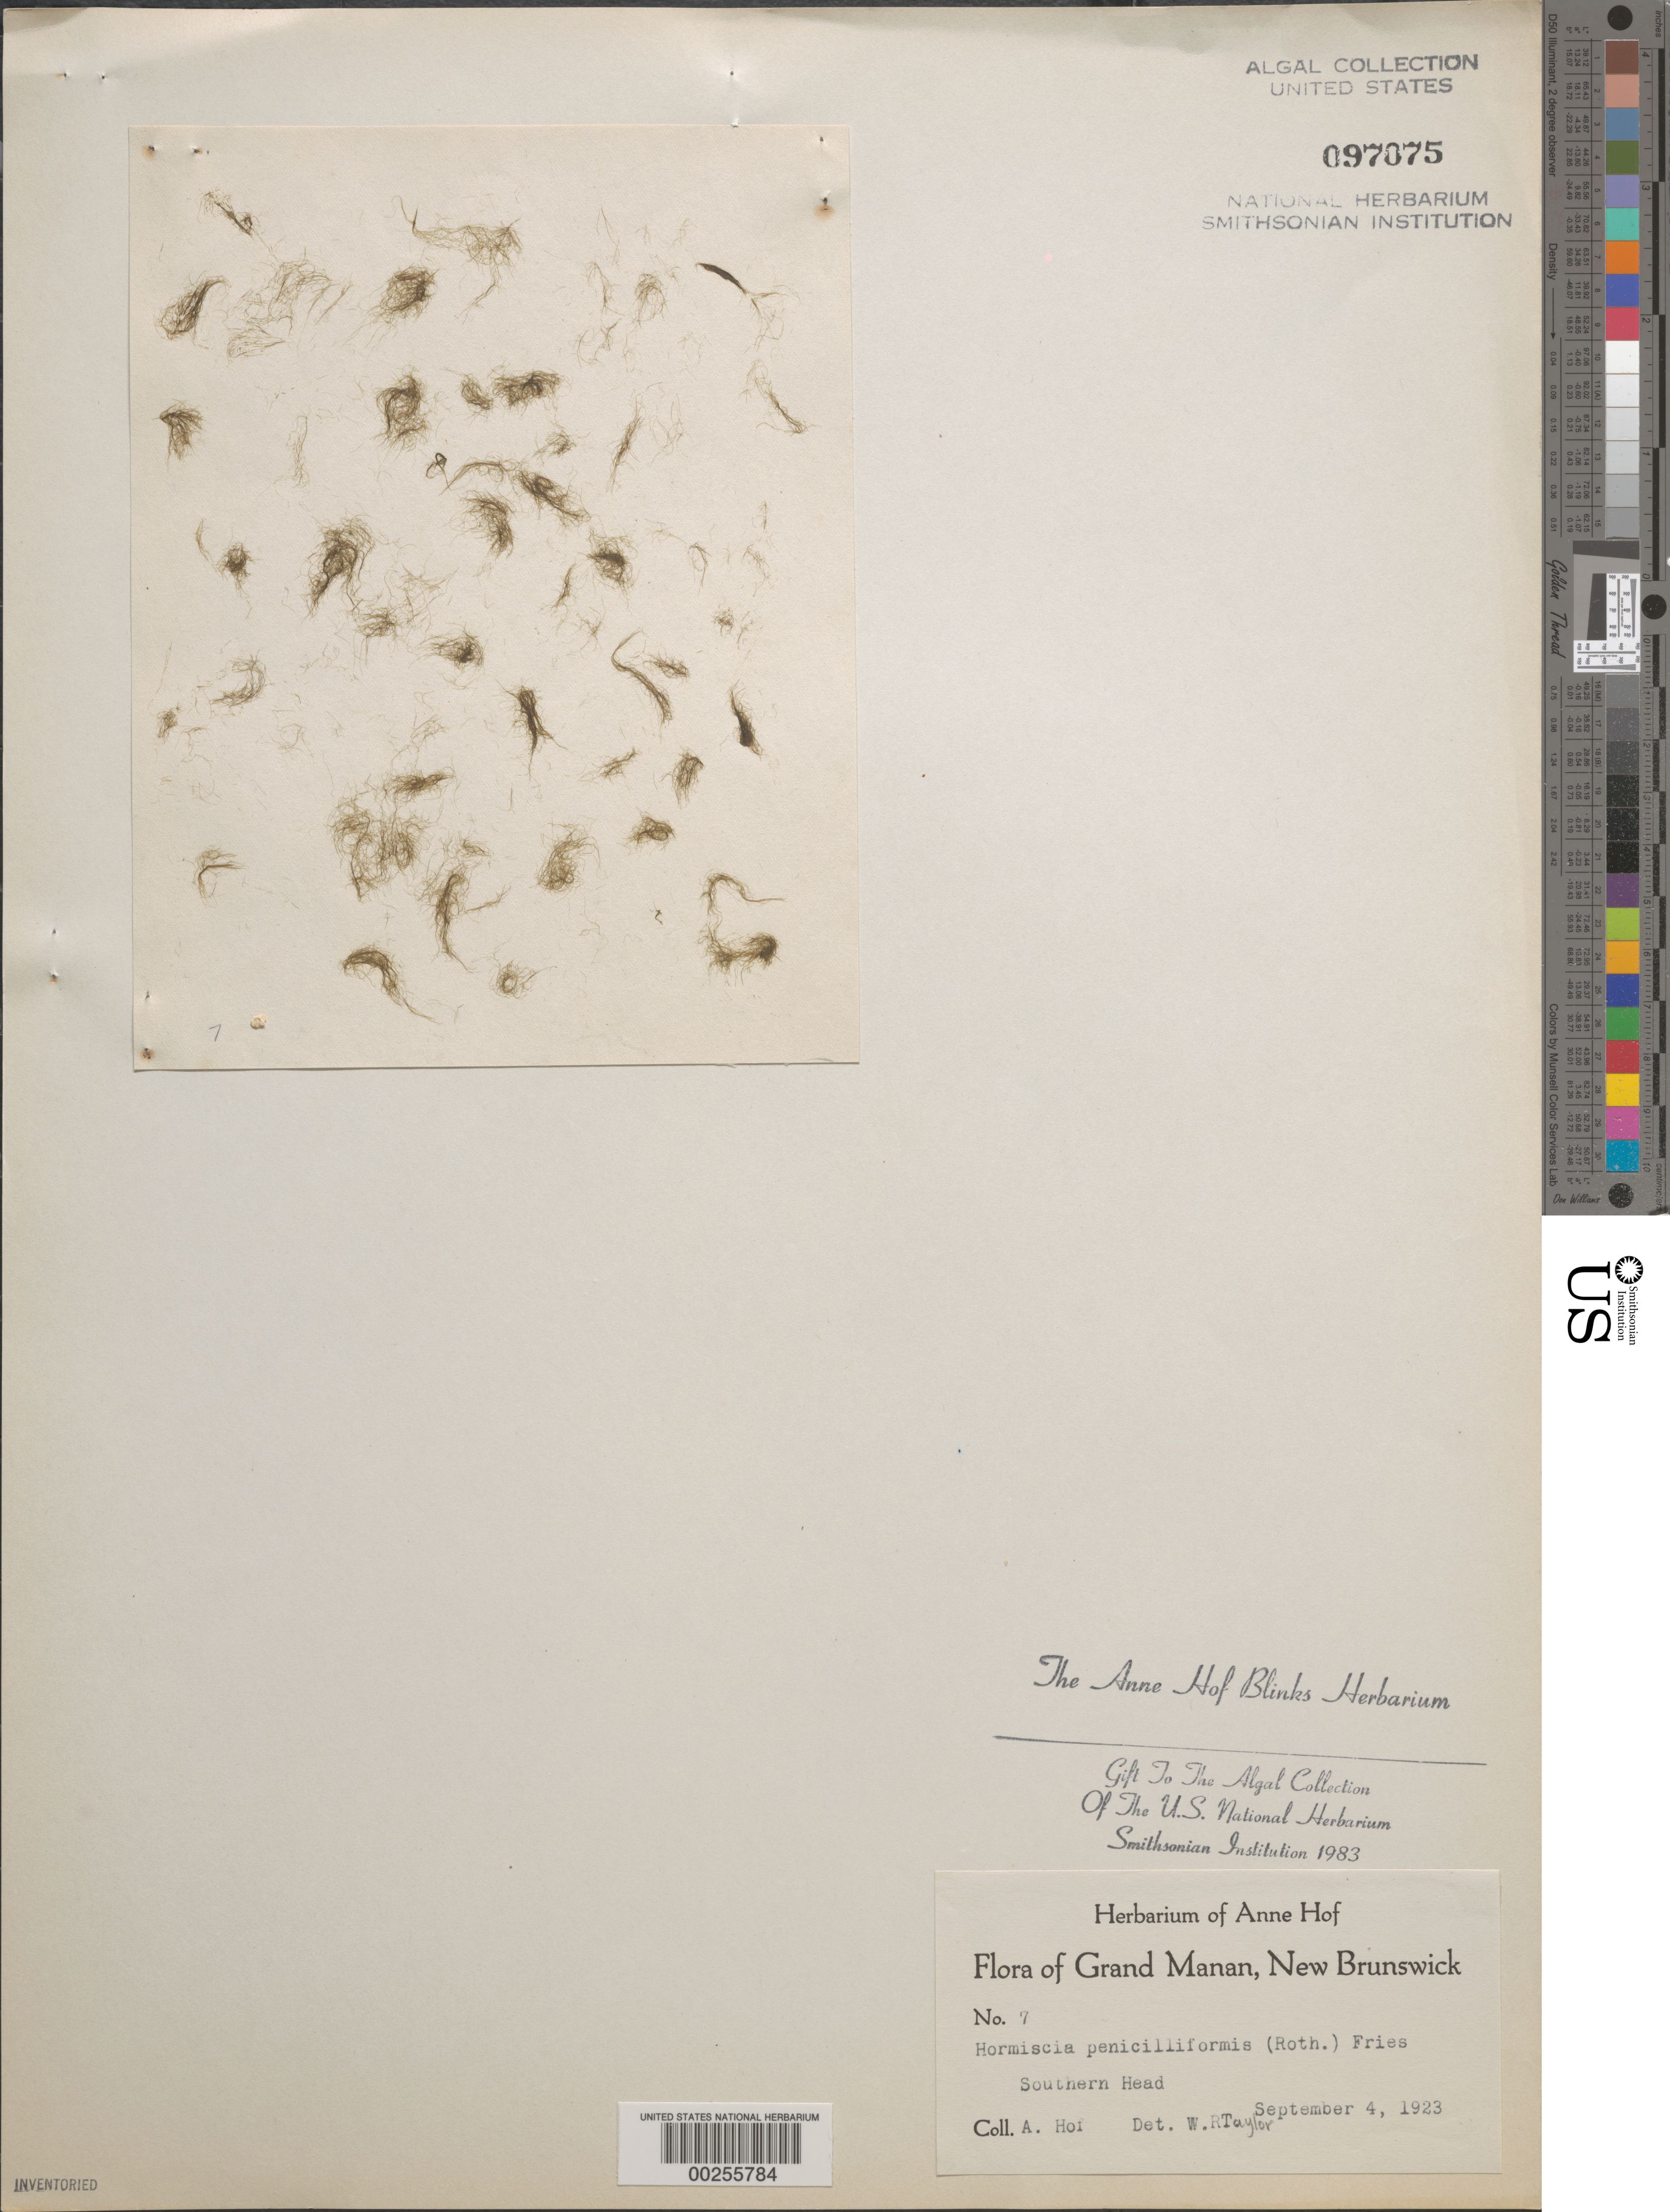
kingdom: Plantae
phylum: Chlorophyta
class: Ulvophyceae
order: Ulotrichales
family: Ulotrichaceae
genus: Urospora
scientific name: Urospora penicilliformis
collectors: A. Blinks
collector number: AHB 7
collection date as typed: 04 Sep 1923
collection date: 1923-09-04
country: Canada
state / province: New Brunswick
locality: Grand manan, southern head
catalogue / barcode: US 97075